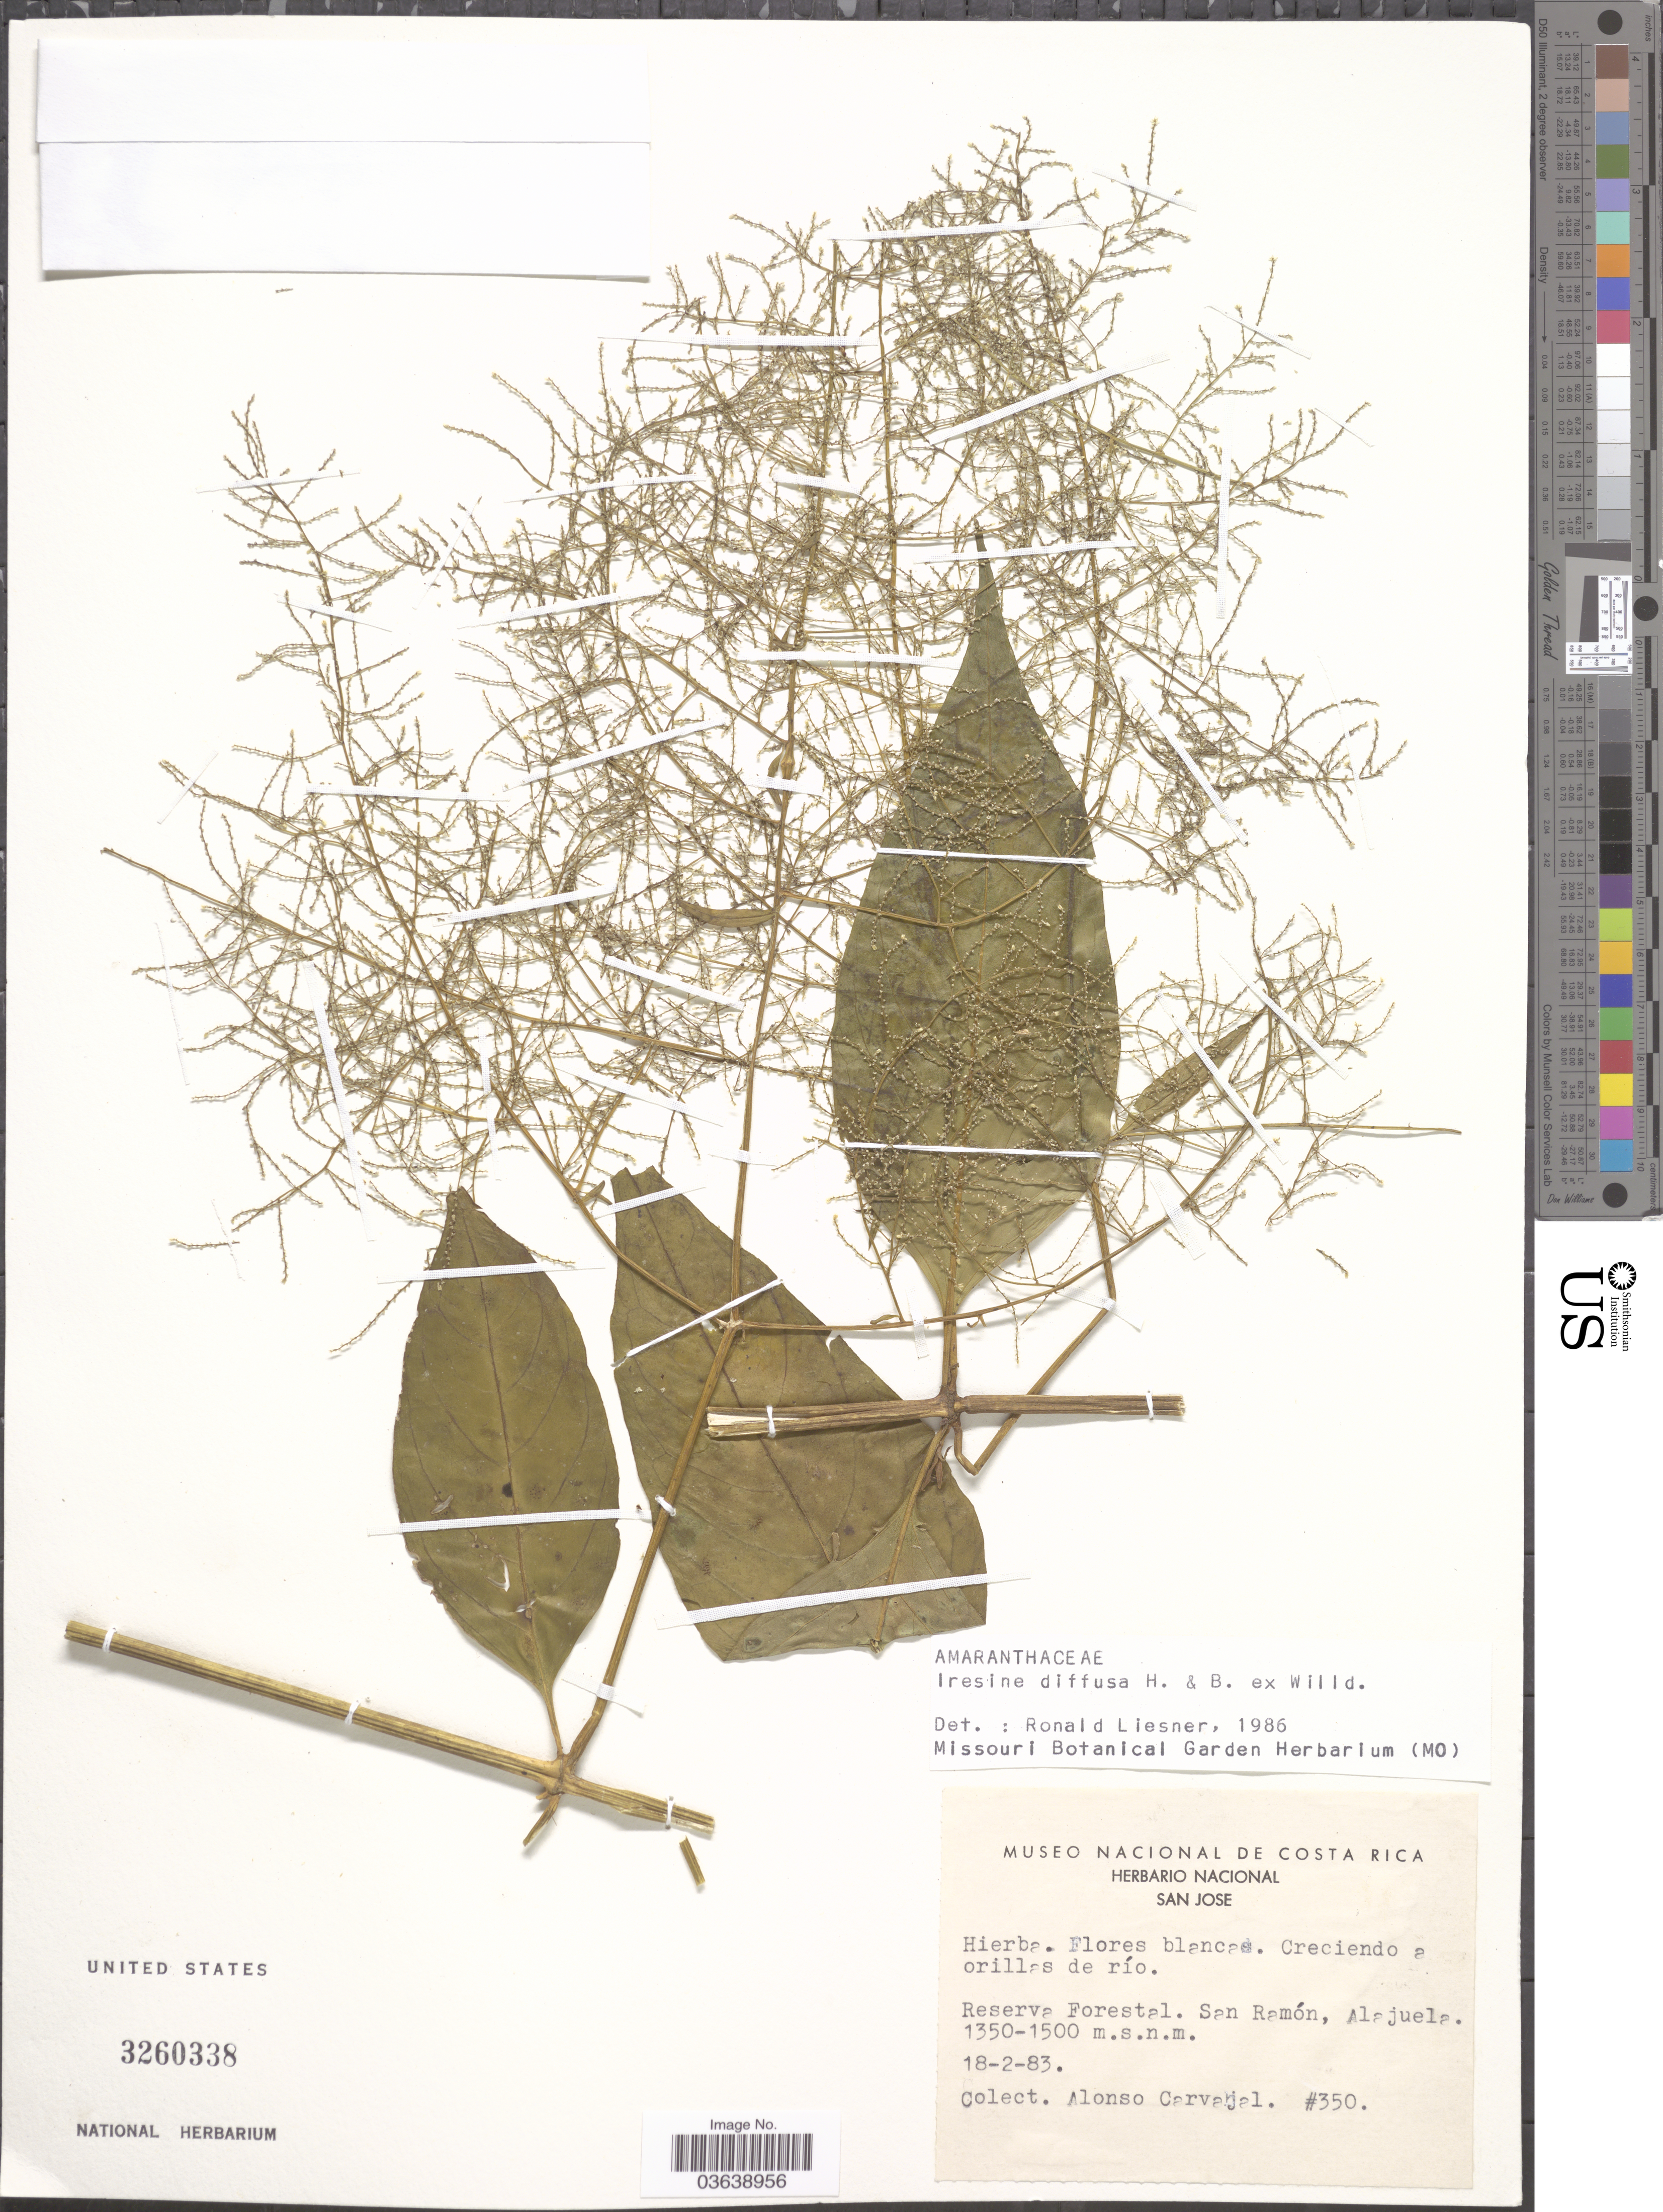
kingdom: Plantae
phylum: Tracheophyta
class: Magnoliopsida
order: Caryophyllales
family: Amaranthaceae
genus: Iresine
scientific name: Iresine celosia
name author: L.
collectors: A. Carvajal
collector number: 350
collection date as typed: Transcribed d/m/y: 18/2/83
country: Costa Rica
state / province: Alajuela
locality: Reserva Forestal. San Ramón.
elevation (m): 1350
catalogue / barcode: US 3260338